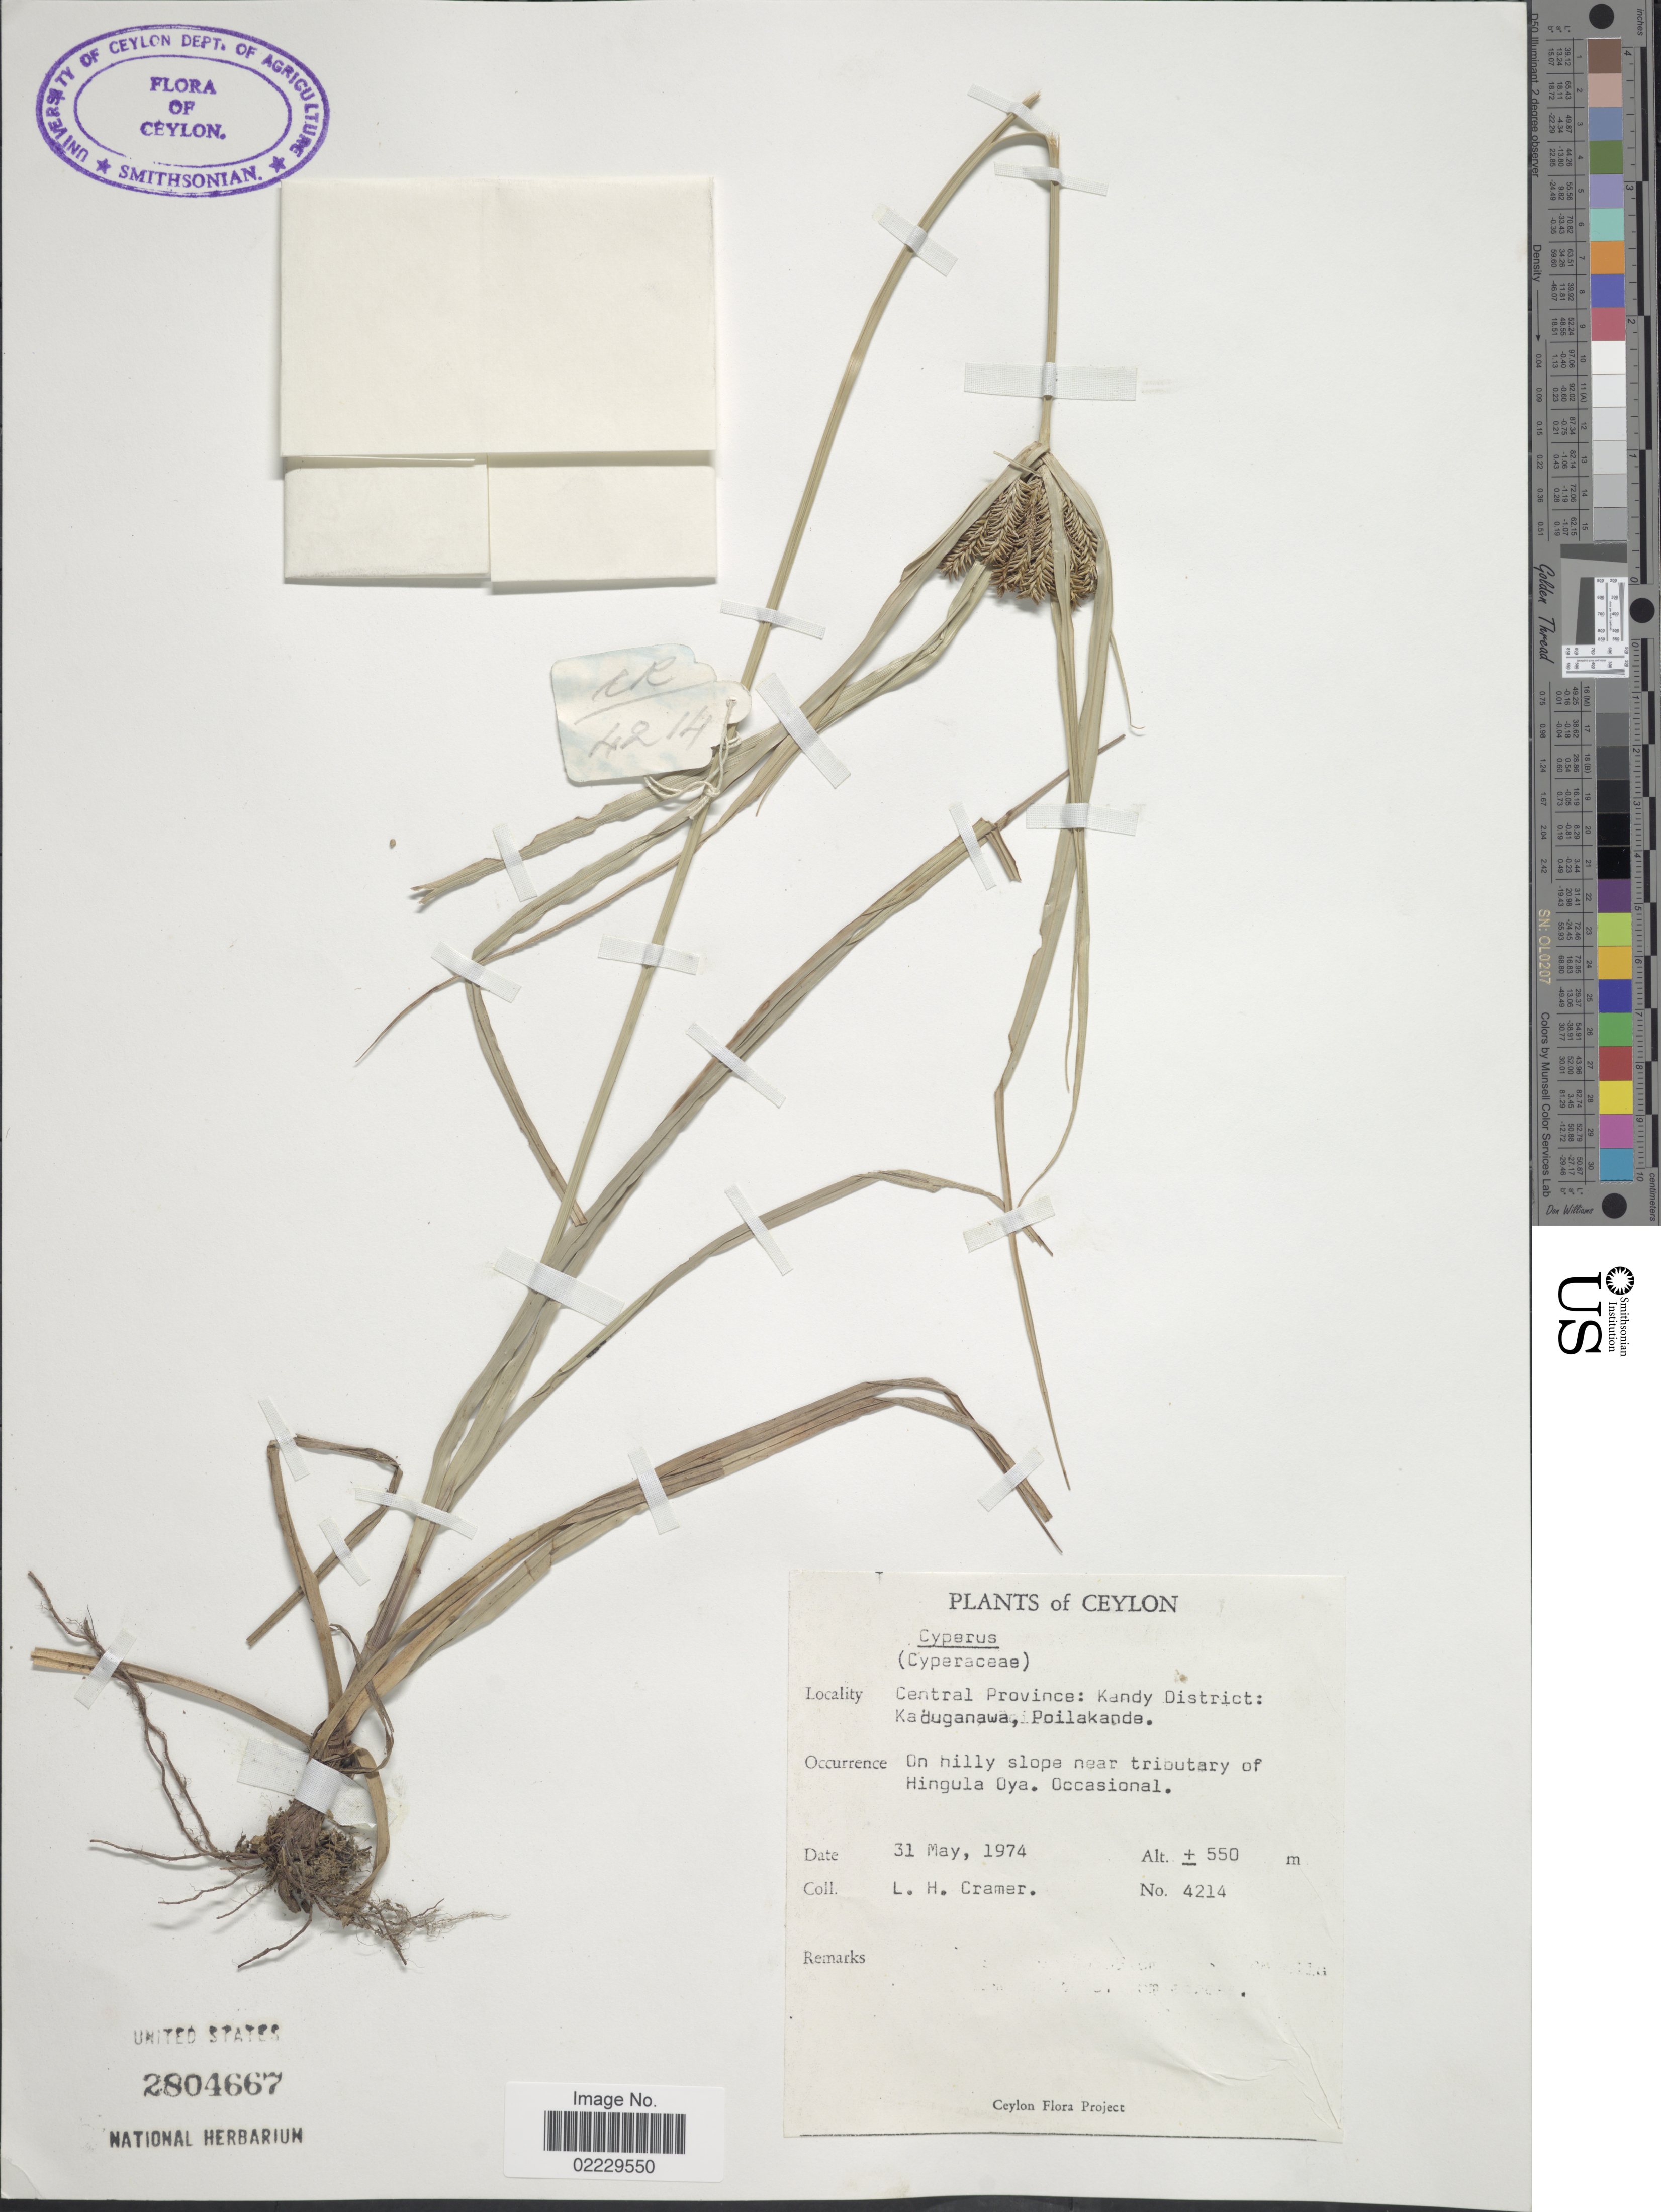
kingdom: Plantae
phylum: Tracheophyta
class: Liliopsida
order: Poales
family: Cyperaceae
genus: Cyperus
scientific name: Cyperus cyperoides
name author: (L.) Kuntze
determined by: Strong, Mark T., (BOT), Smithsonian Institution - National Museum of Natural History (UNITED STATES)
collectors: L. H. Cramer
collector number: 4214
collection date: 1974-05-31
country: Sri Lanka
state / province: Central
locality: Ceylon, Kandy District: Kaduganawa, Poilakanda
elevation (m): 550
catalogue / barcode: US 2804667